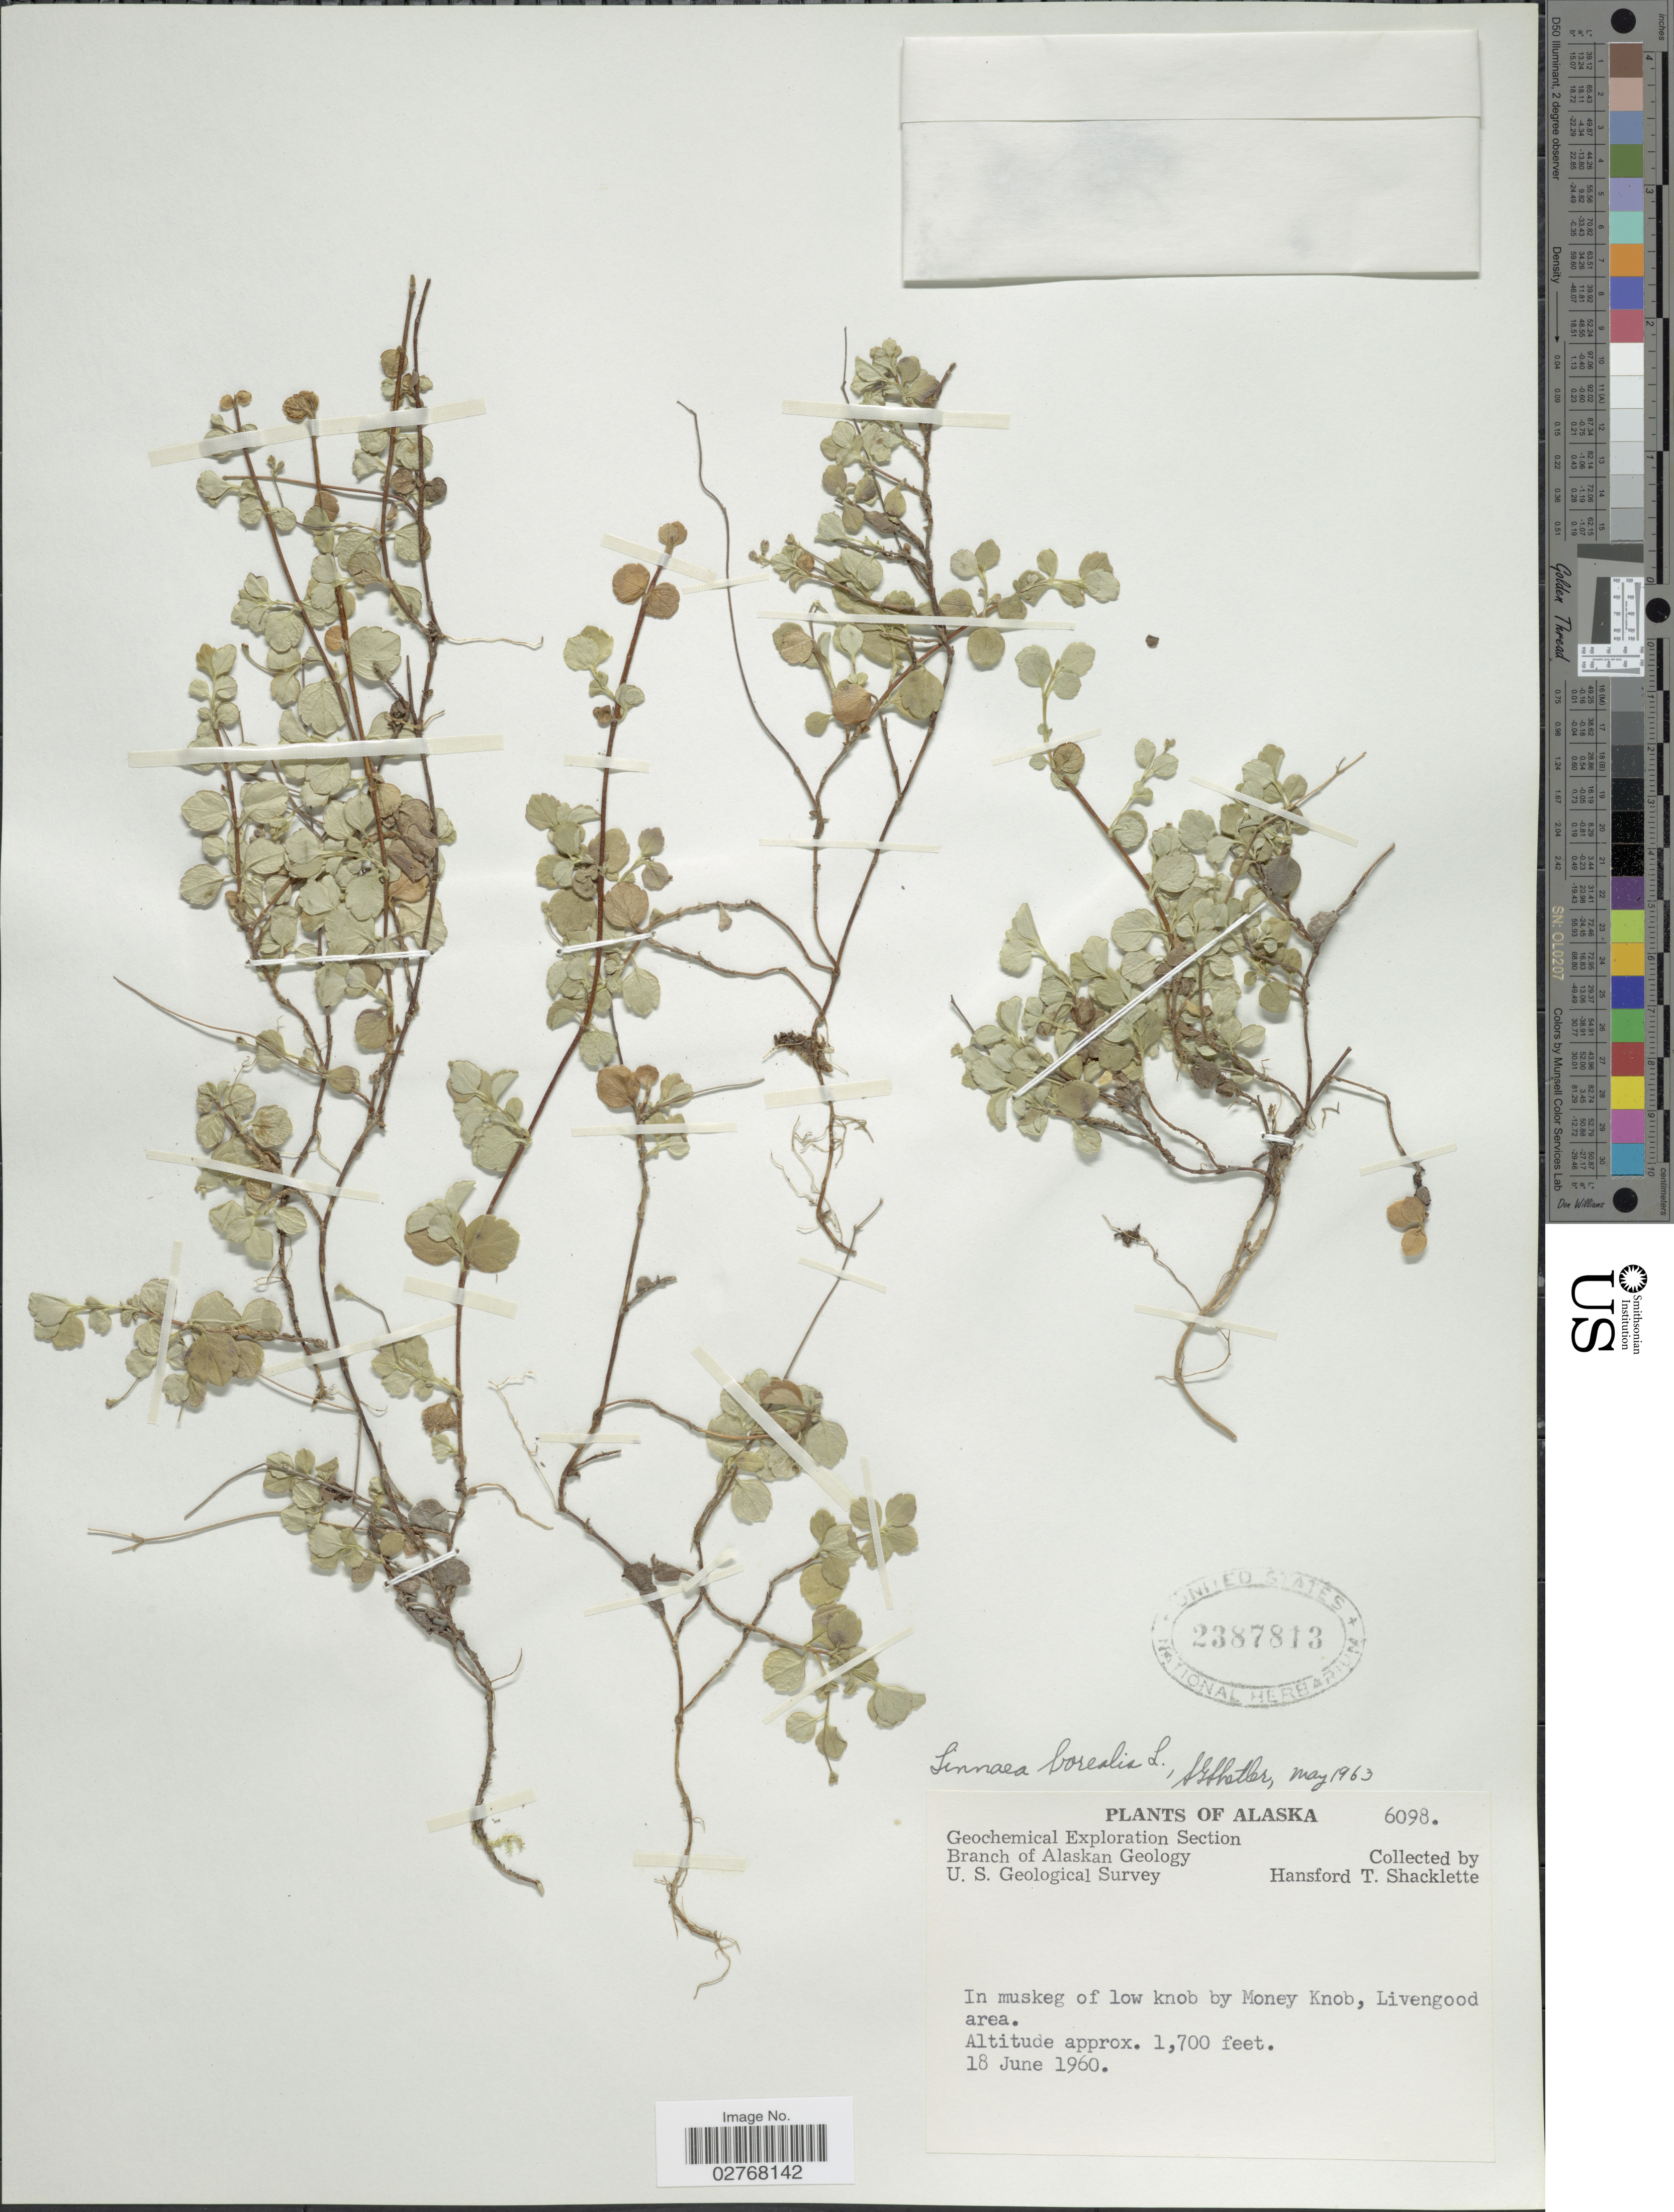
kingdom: Plantae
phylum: Tracheophyta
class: Magnoliopsida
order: Dipsacales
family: Caprifoliaceae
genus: Linnaea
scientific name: Linnaea borealis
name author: L.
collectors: H. Shacklette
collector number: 6098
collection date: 1960-06-18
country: United States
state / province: Alaska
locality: In muskeg of low know by Money Knob, Livengood area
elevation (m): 518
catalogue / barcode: US 2387813